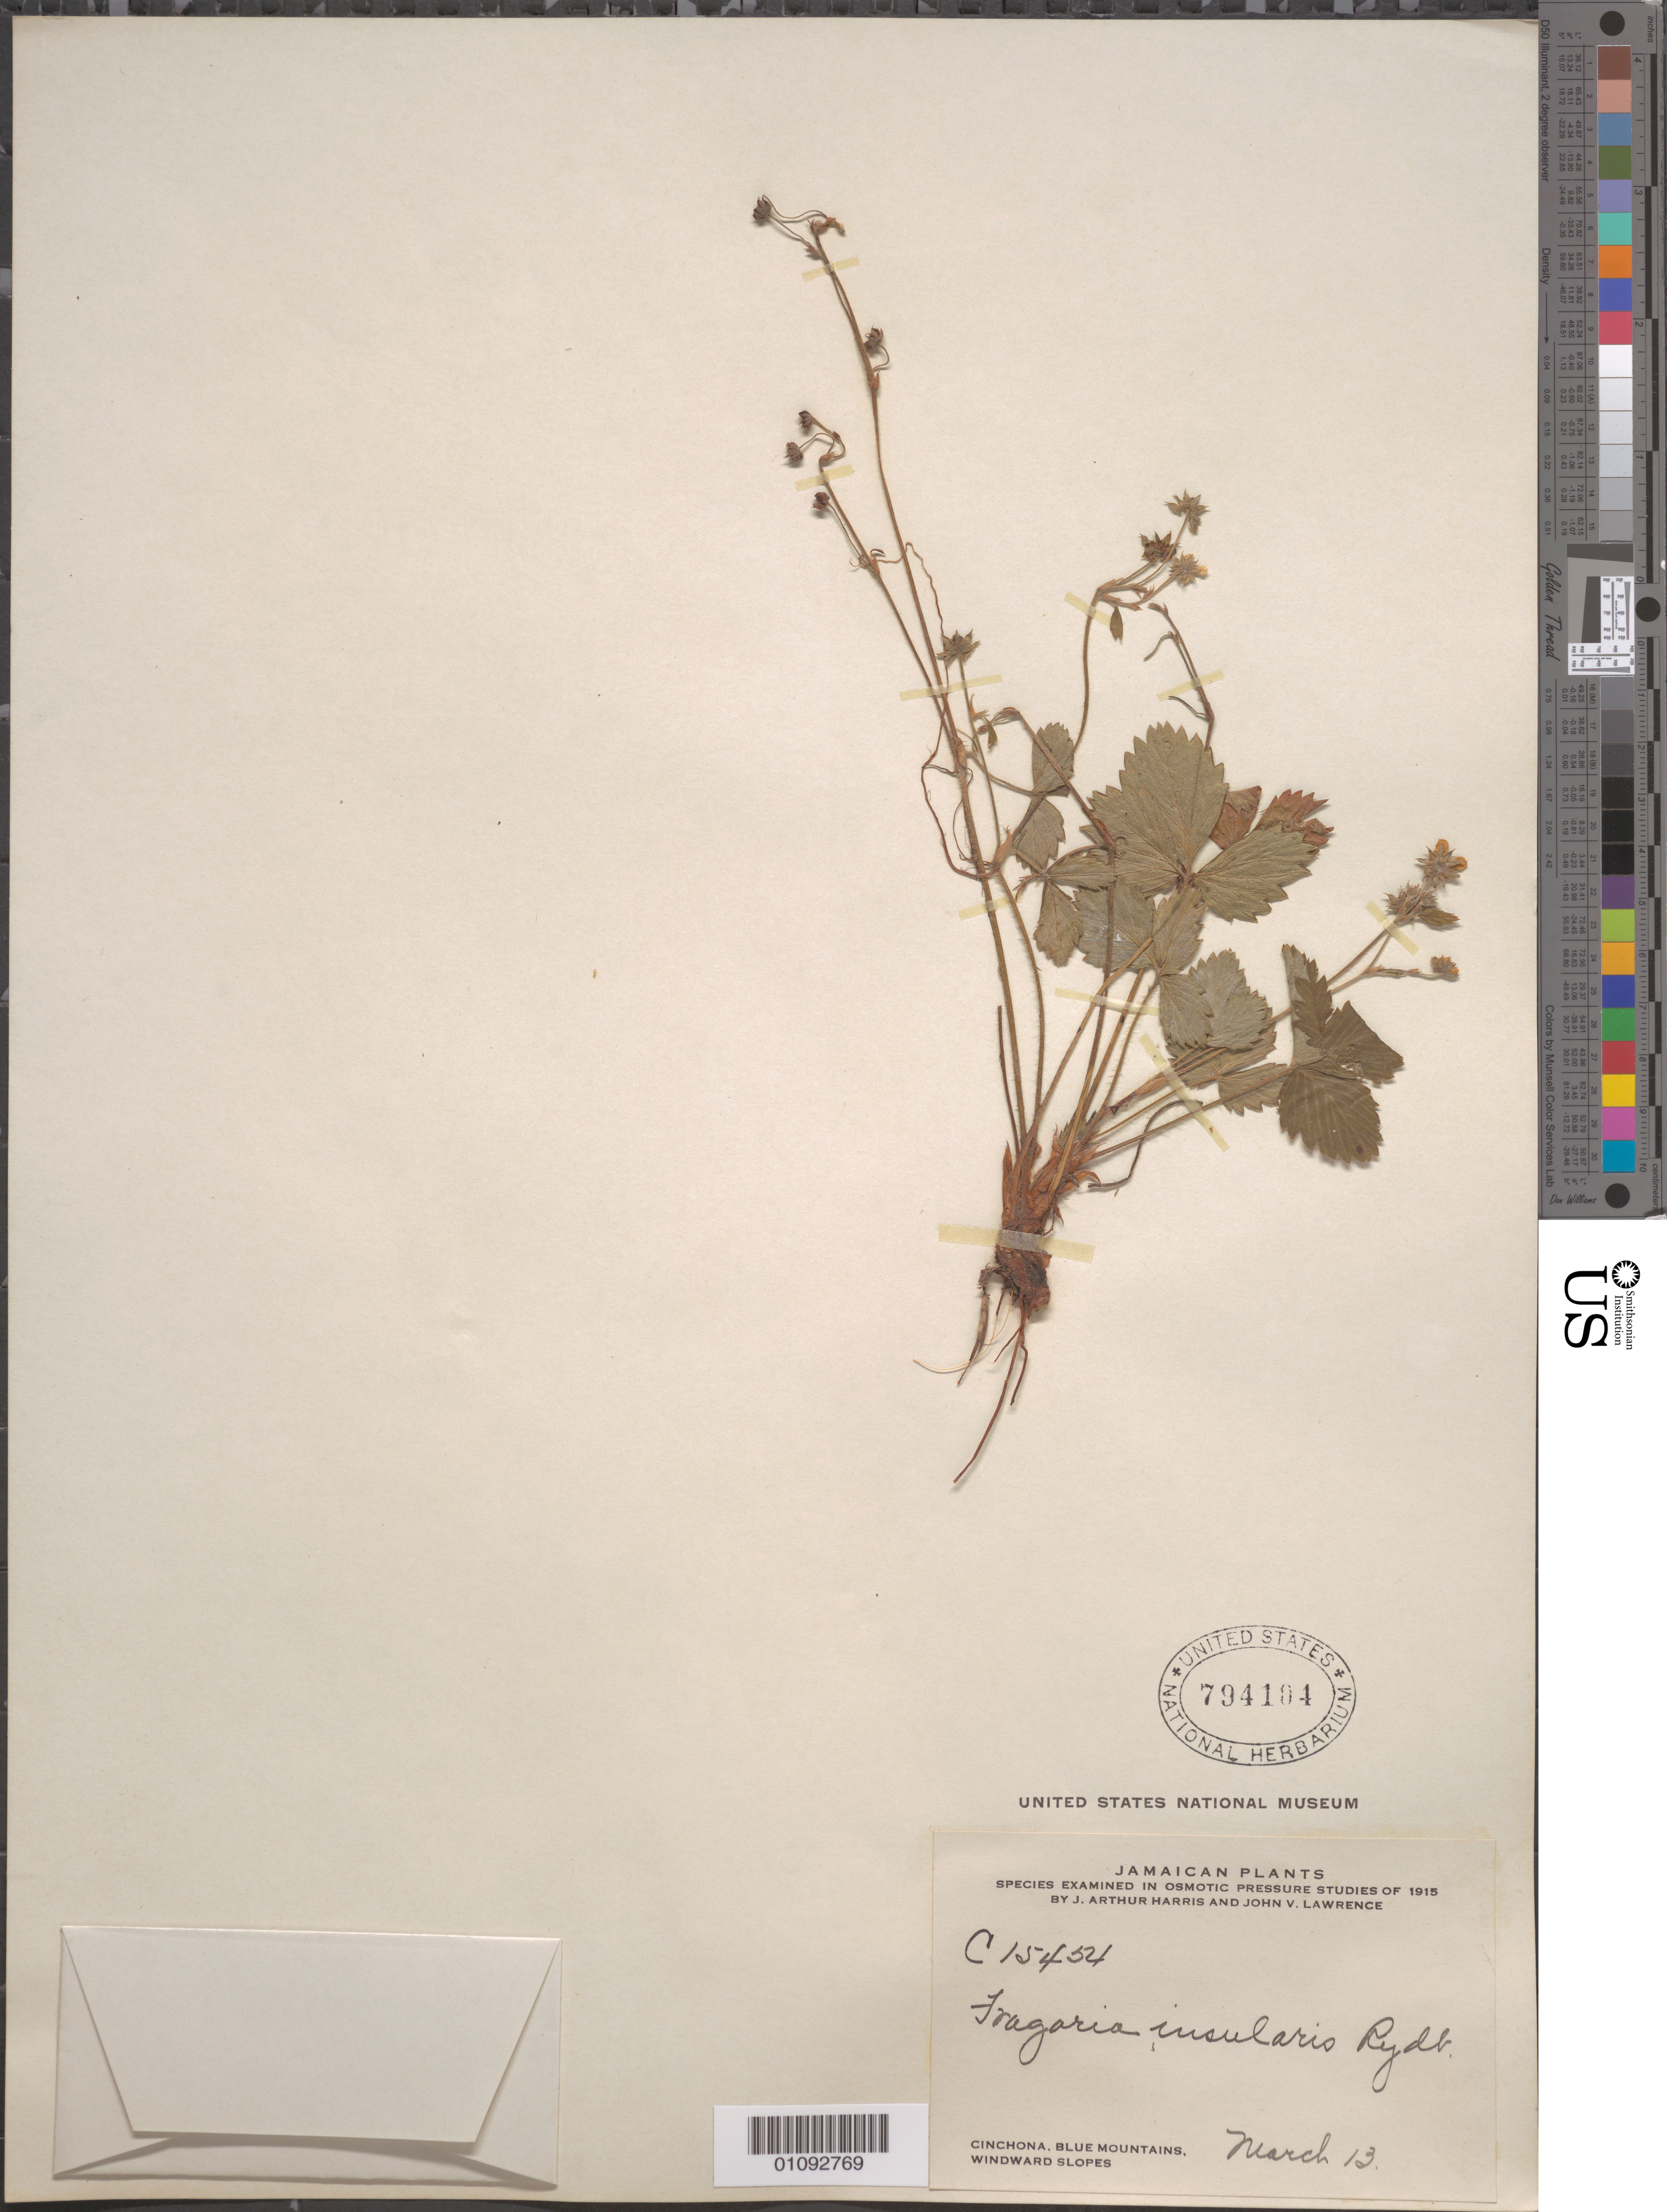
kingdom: Plantae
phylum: Tracheophyta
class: Magnoliopsida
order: Rosales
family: Rosaceae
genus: Fragaria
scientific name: Fragaria vesca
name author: L.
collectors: J. A. Harris & J. Lawrence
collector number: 15454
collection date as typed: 13 Mar 1915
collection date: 1915-03-13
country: Jamaica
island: Jamaica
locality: Cinchona, Blue Mountains.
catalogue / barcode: US 794104